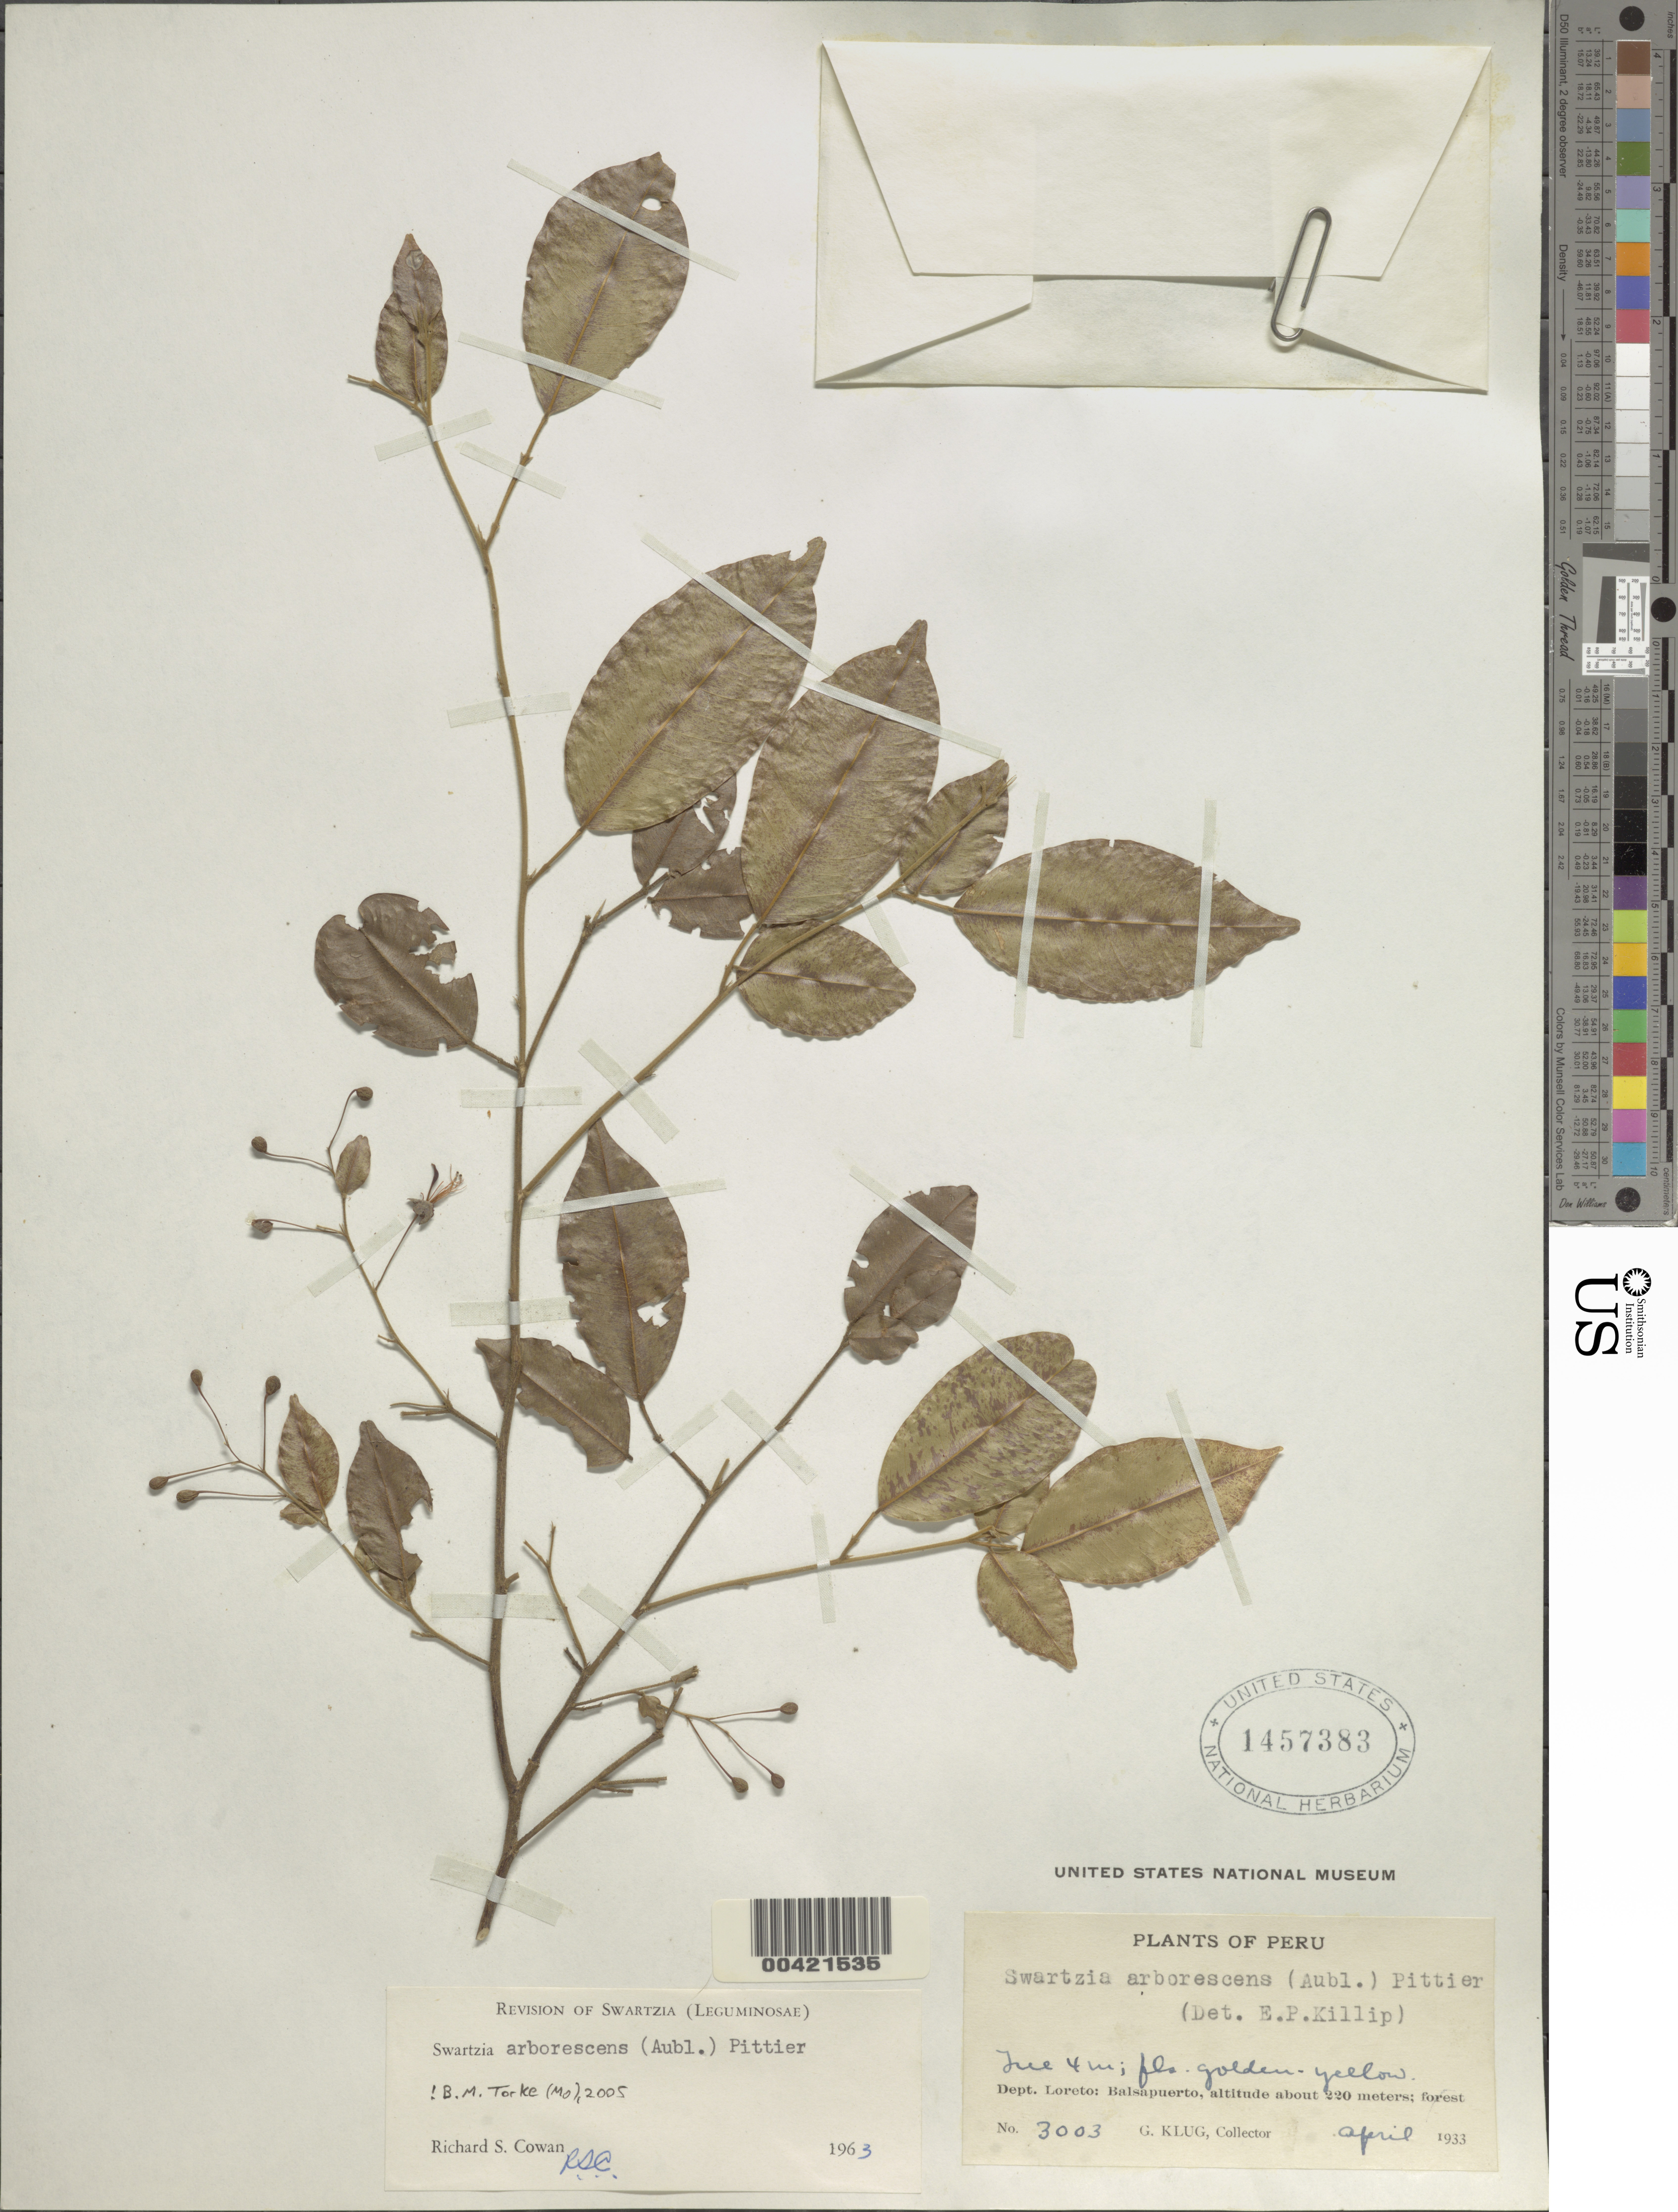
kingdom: Plantae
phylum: Tracheophyta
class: Magnoliopsida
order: Fabales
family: Fabaceae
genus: Swartzia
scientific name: Swartzia arborescens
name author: (Aubl.) Pittier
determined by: Cowan, R. S.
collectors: G. Klug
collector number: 3003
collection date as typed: Apr 1933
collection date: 1933-04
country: Peru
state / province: Loreto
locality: Balsapuerto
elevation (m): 220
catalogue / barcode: US 1457383